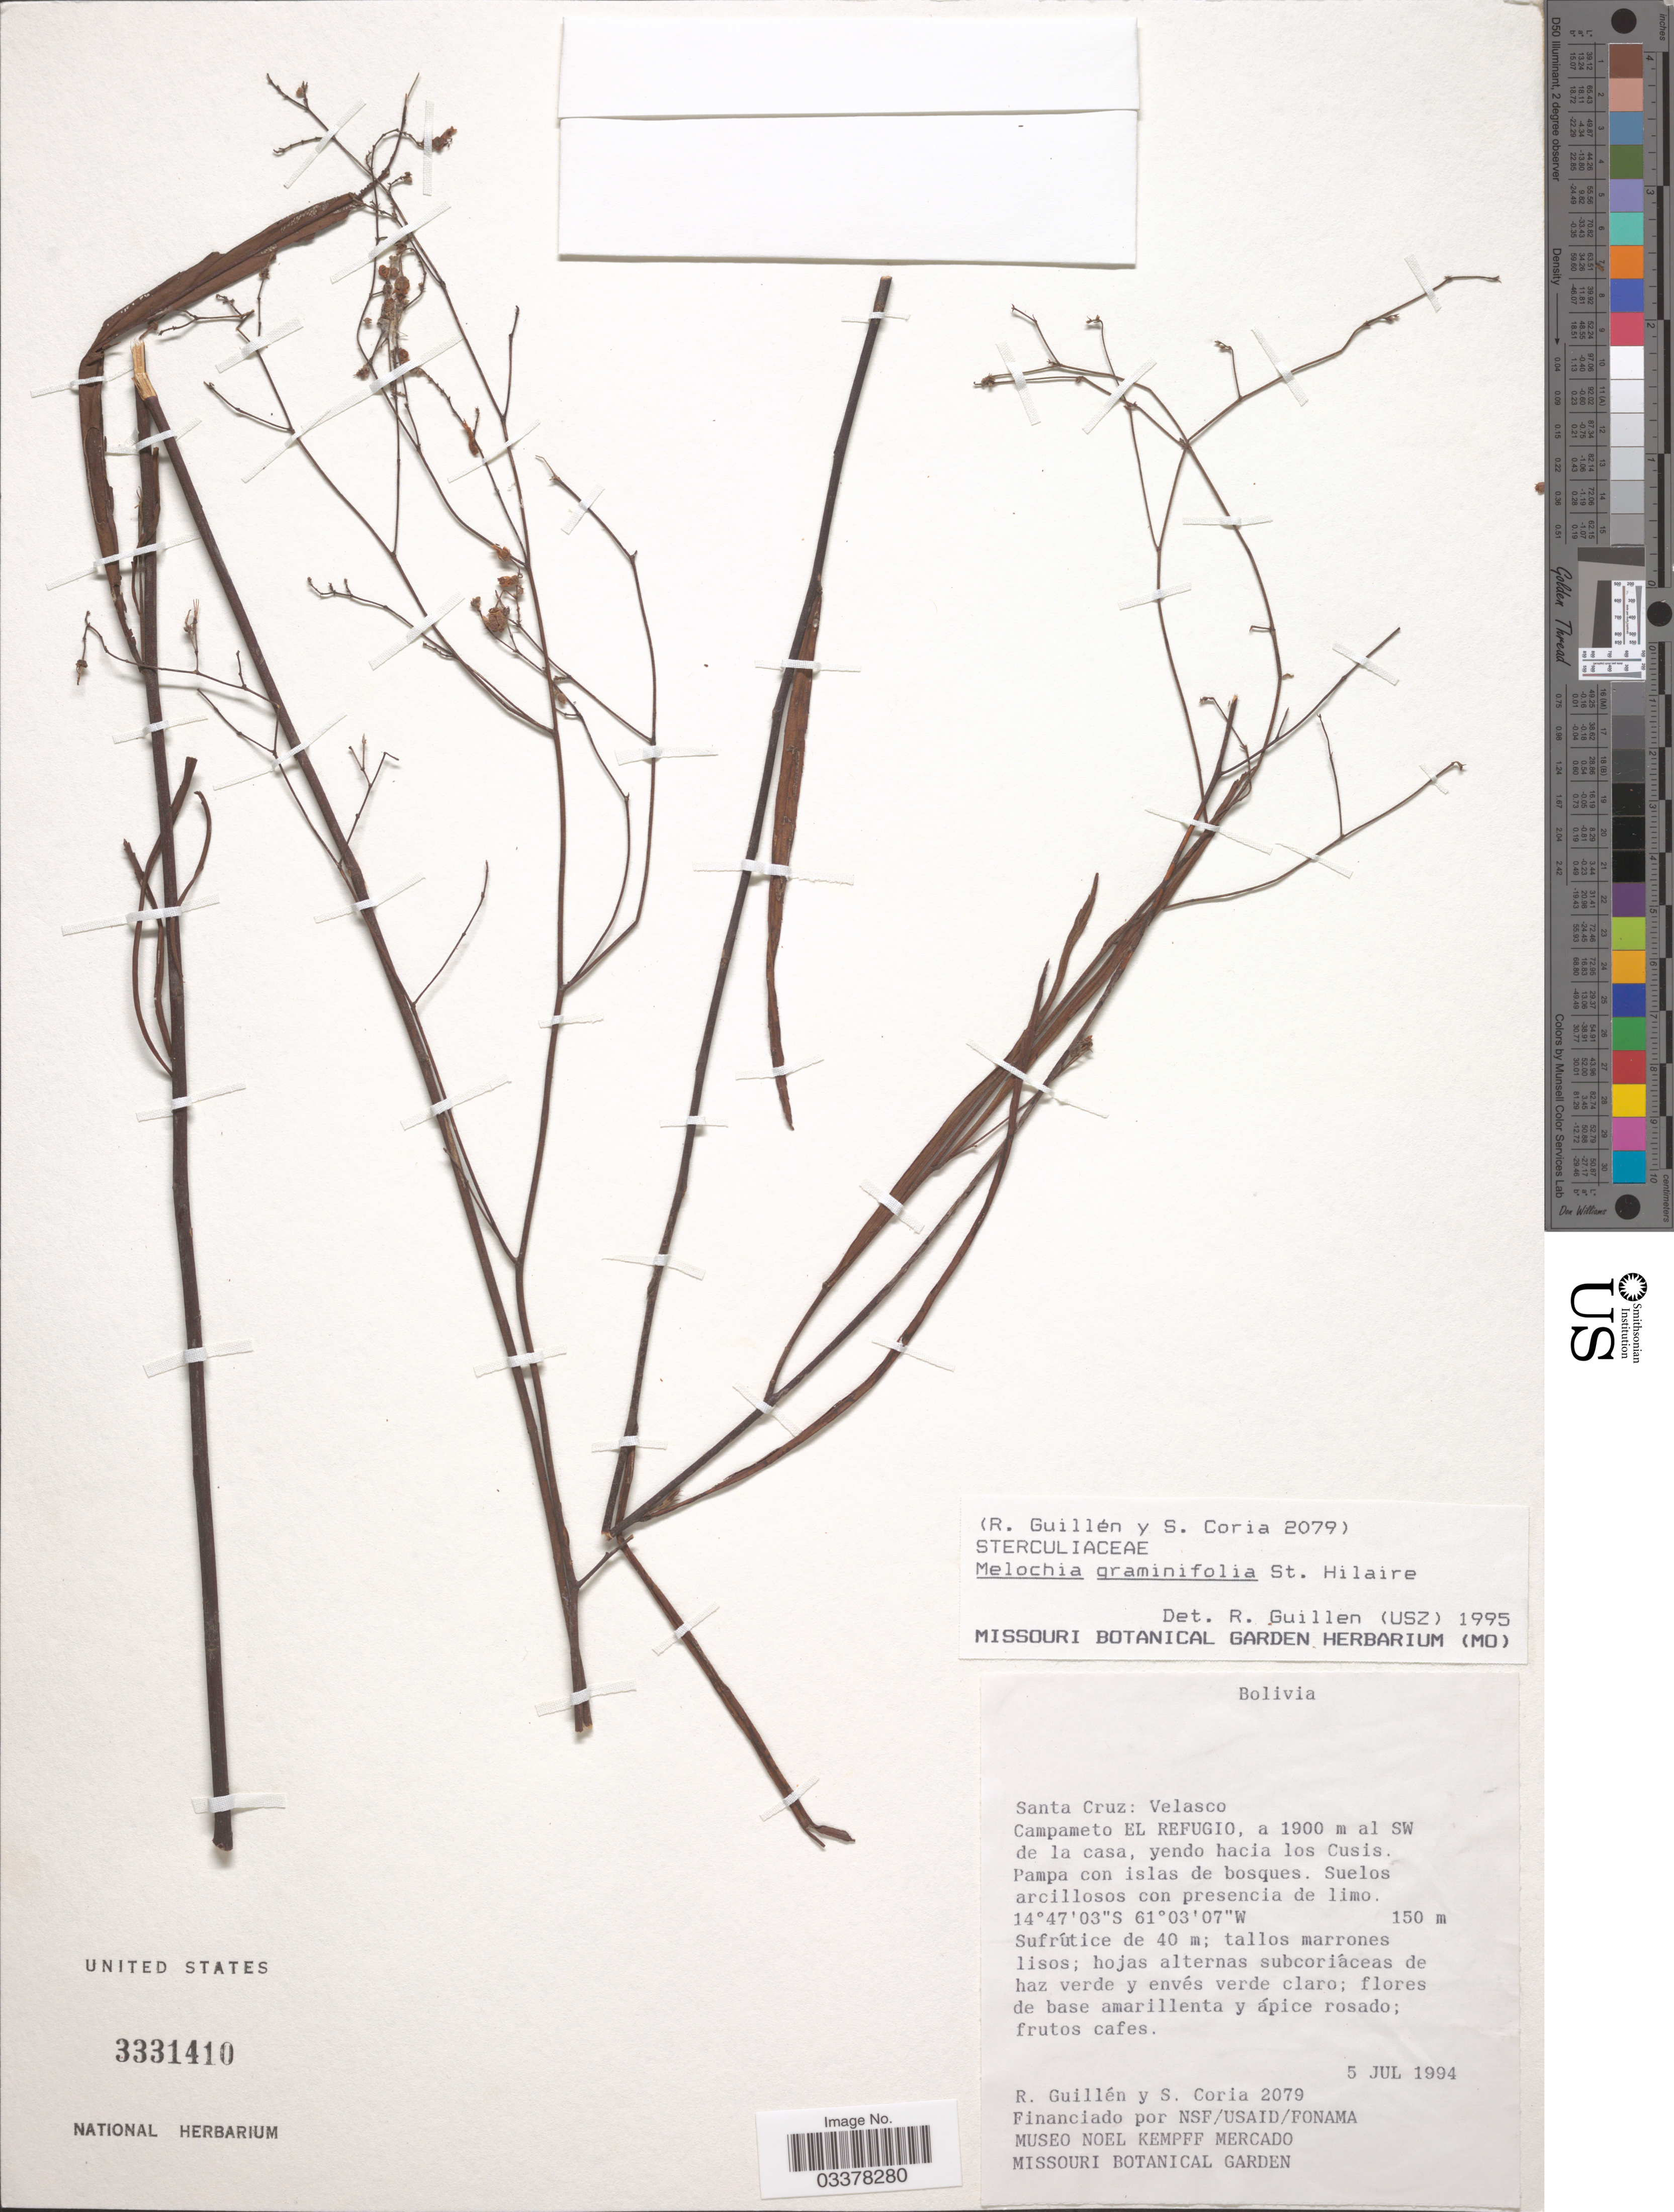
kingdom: Plantae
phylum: Tracheophyta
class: Magnoliopsida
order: Malvales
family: Malvaceae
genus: Melochia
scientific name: Melochia graminifolia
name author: A. St.-Hil.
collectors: R. Guillen & S. Coria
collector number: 2079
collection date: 1994-07-05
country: Bolivia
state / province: Santa Cruz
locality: Velasco. Campamento El Refugio, a 1900 m al SW de la casa, yendo hacia los Cusis.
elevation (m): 150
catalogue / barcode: US 3331410